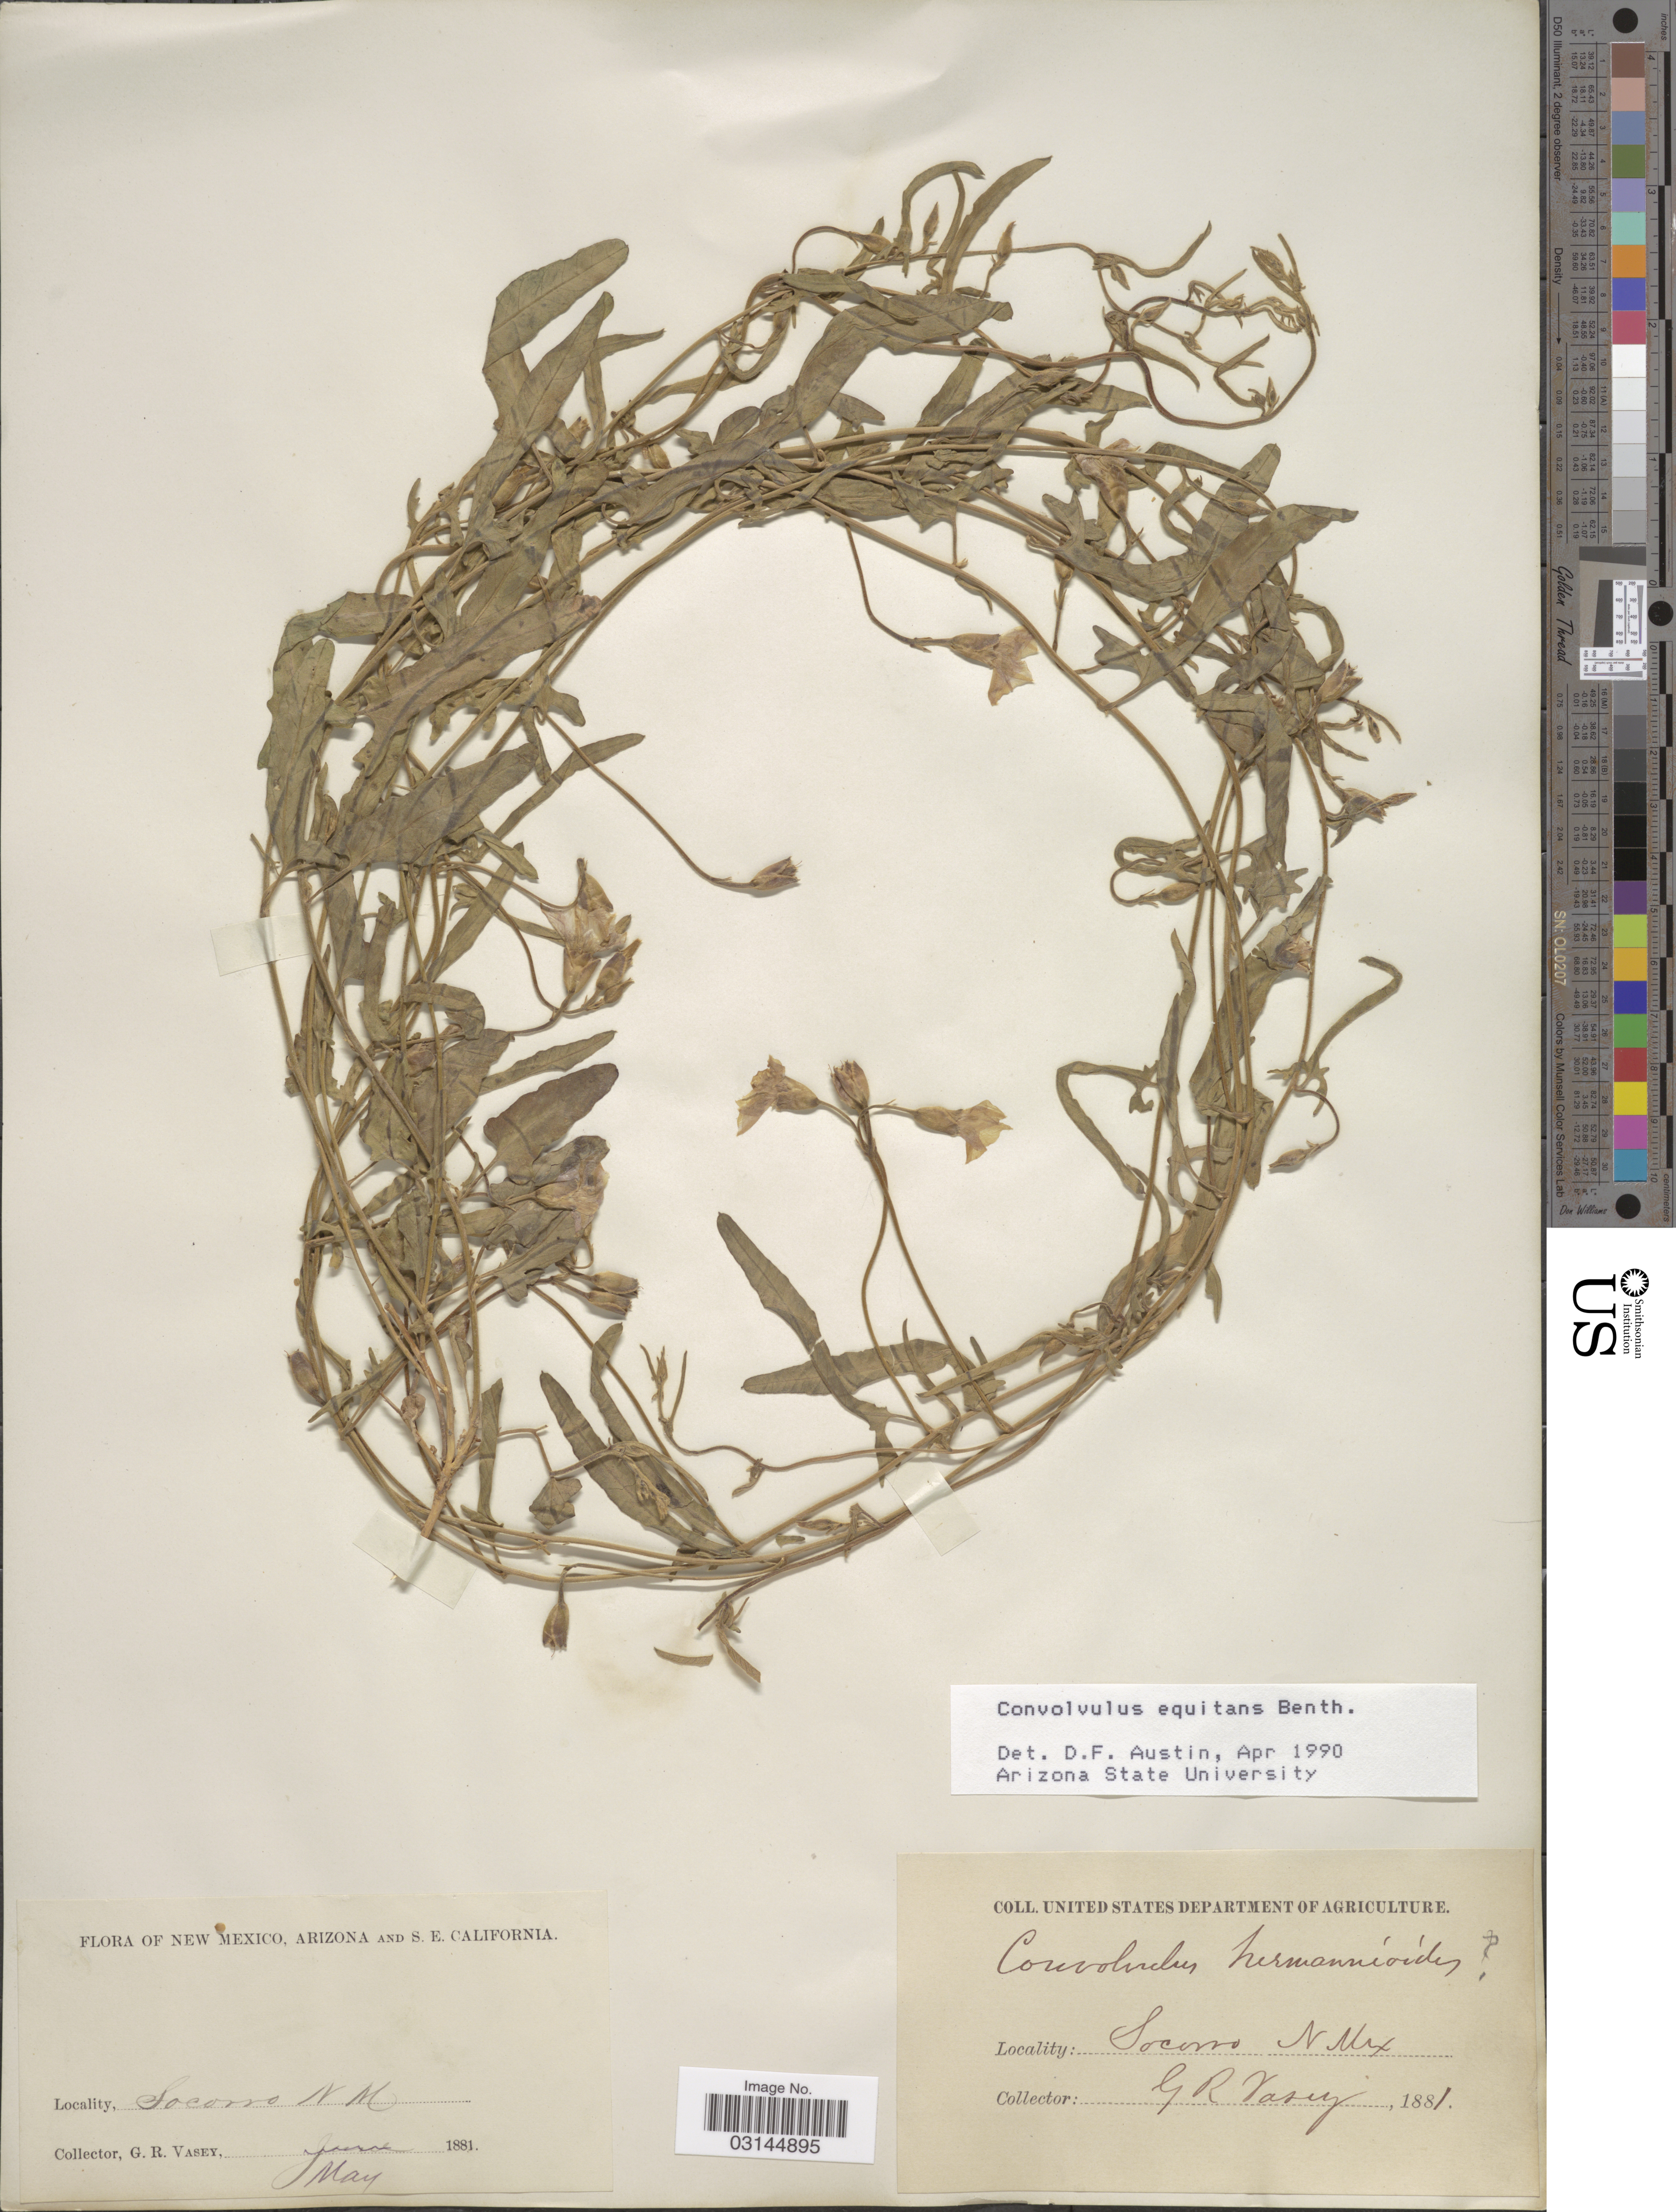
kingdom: Plantae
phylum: Tracheophyta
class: Magnoliopsida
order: Solanales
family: Convolvulaceae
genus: Convolvulus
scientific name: Convolvulus equitans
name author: Benth.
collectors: G. R. Vasey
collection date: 1881-05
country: United States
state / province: New Mexico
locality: Socorro.